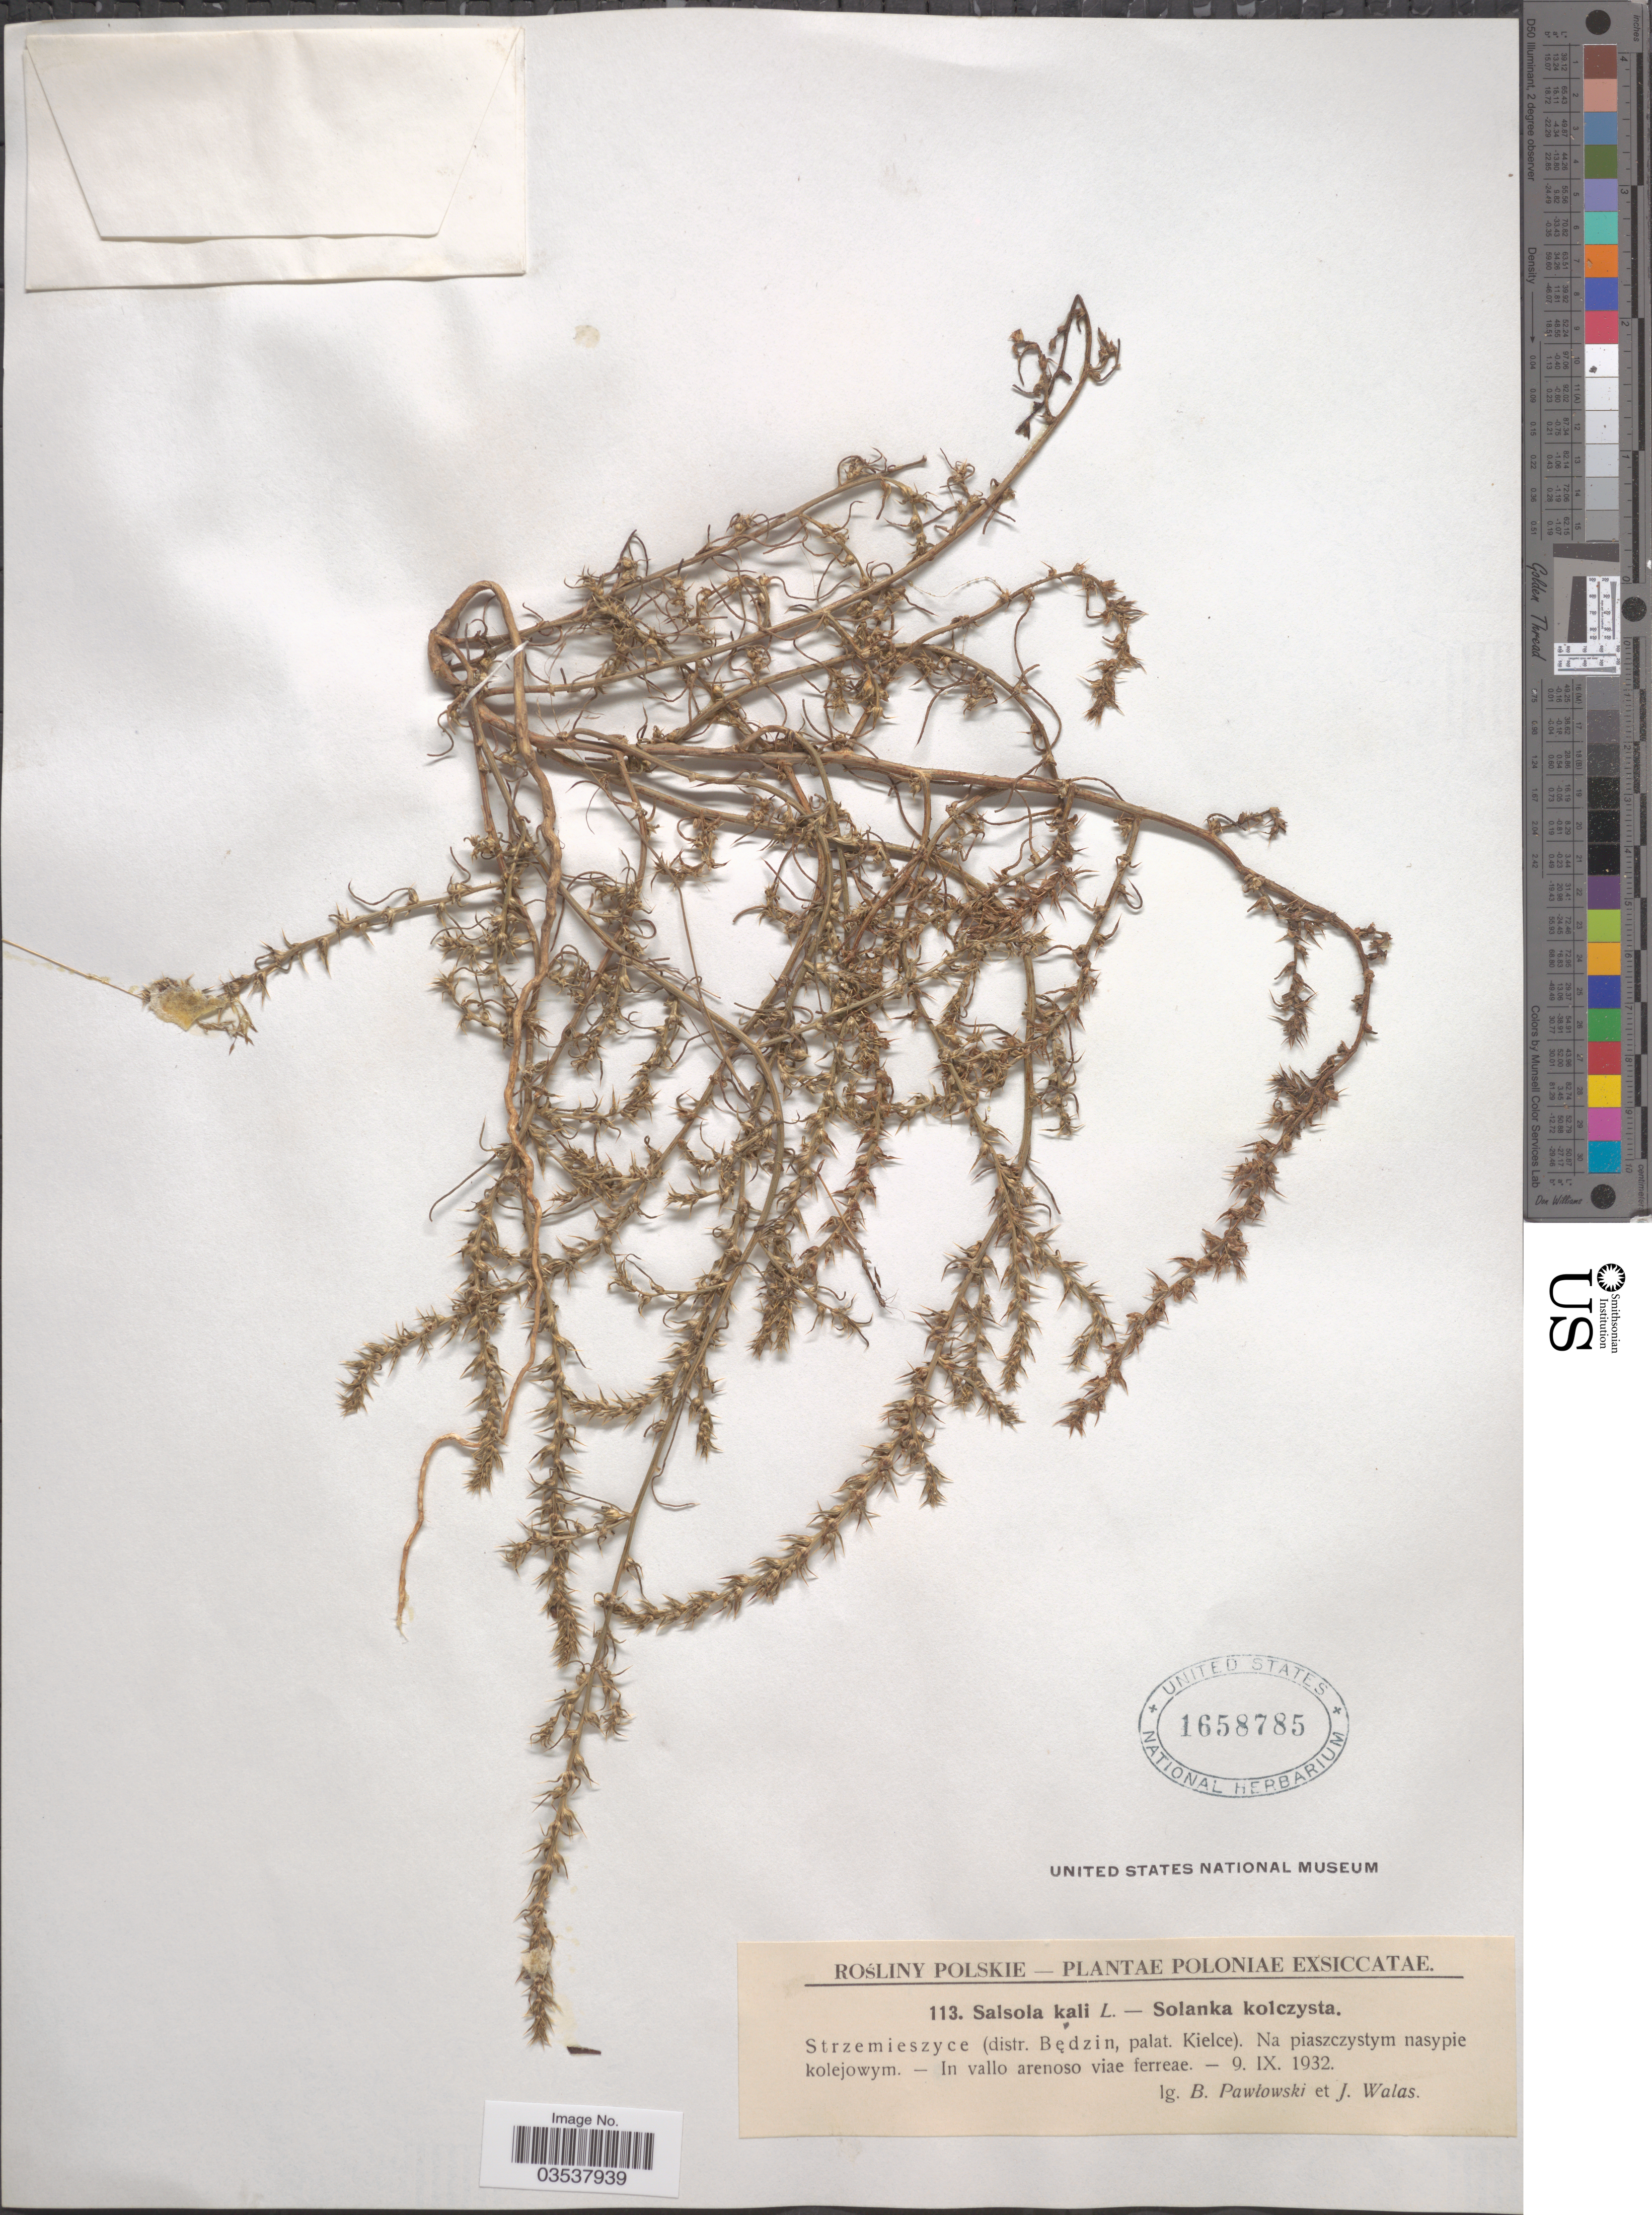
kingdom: Plantae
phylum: Tracheophyta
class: Magnoliopsida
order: Caryophyllales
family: Amaranthaceae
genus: Salsola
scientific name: Salsola kali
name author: L.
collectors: B. Pawlowski & J. Walas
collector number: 113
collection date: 1932-09-09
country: Poland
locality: Rośliny Polskie. Poloniae. Strzemieszyce (distr. Będzin, palat. Kielce).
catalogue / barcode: US 1658785